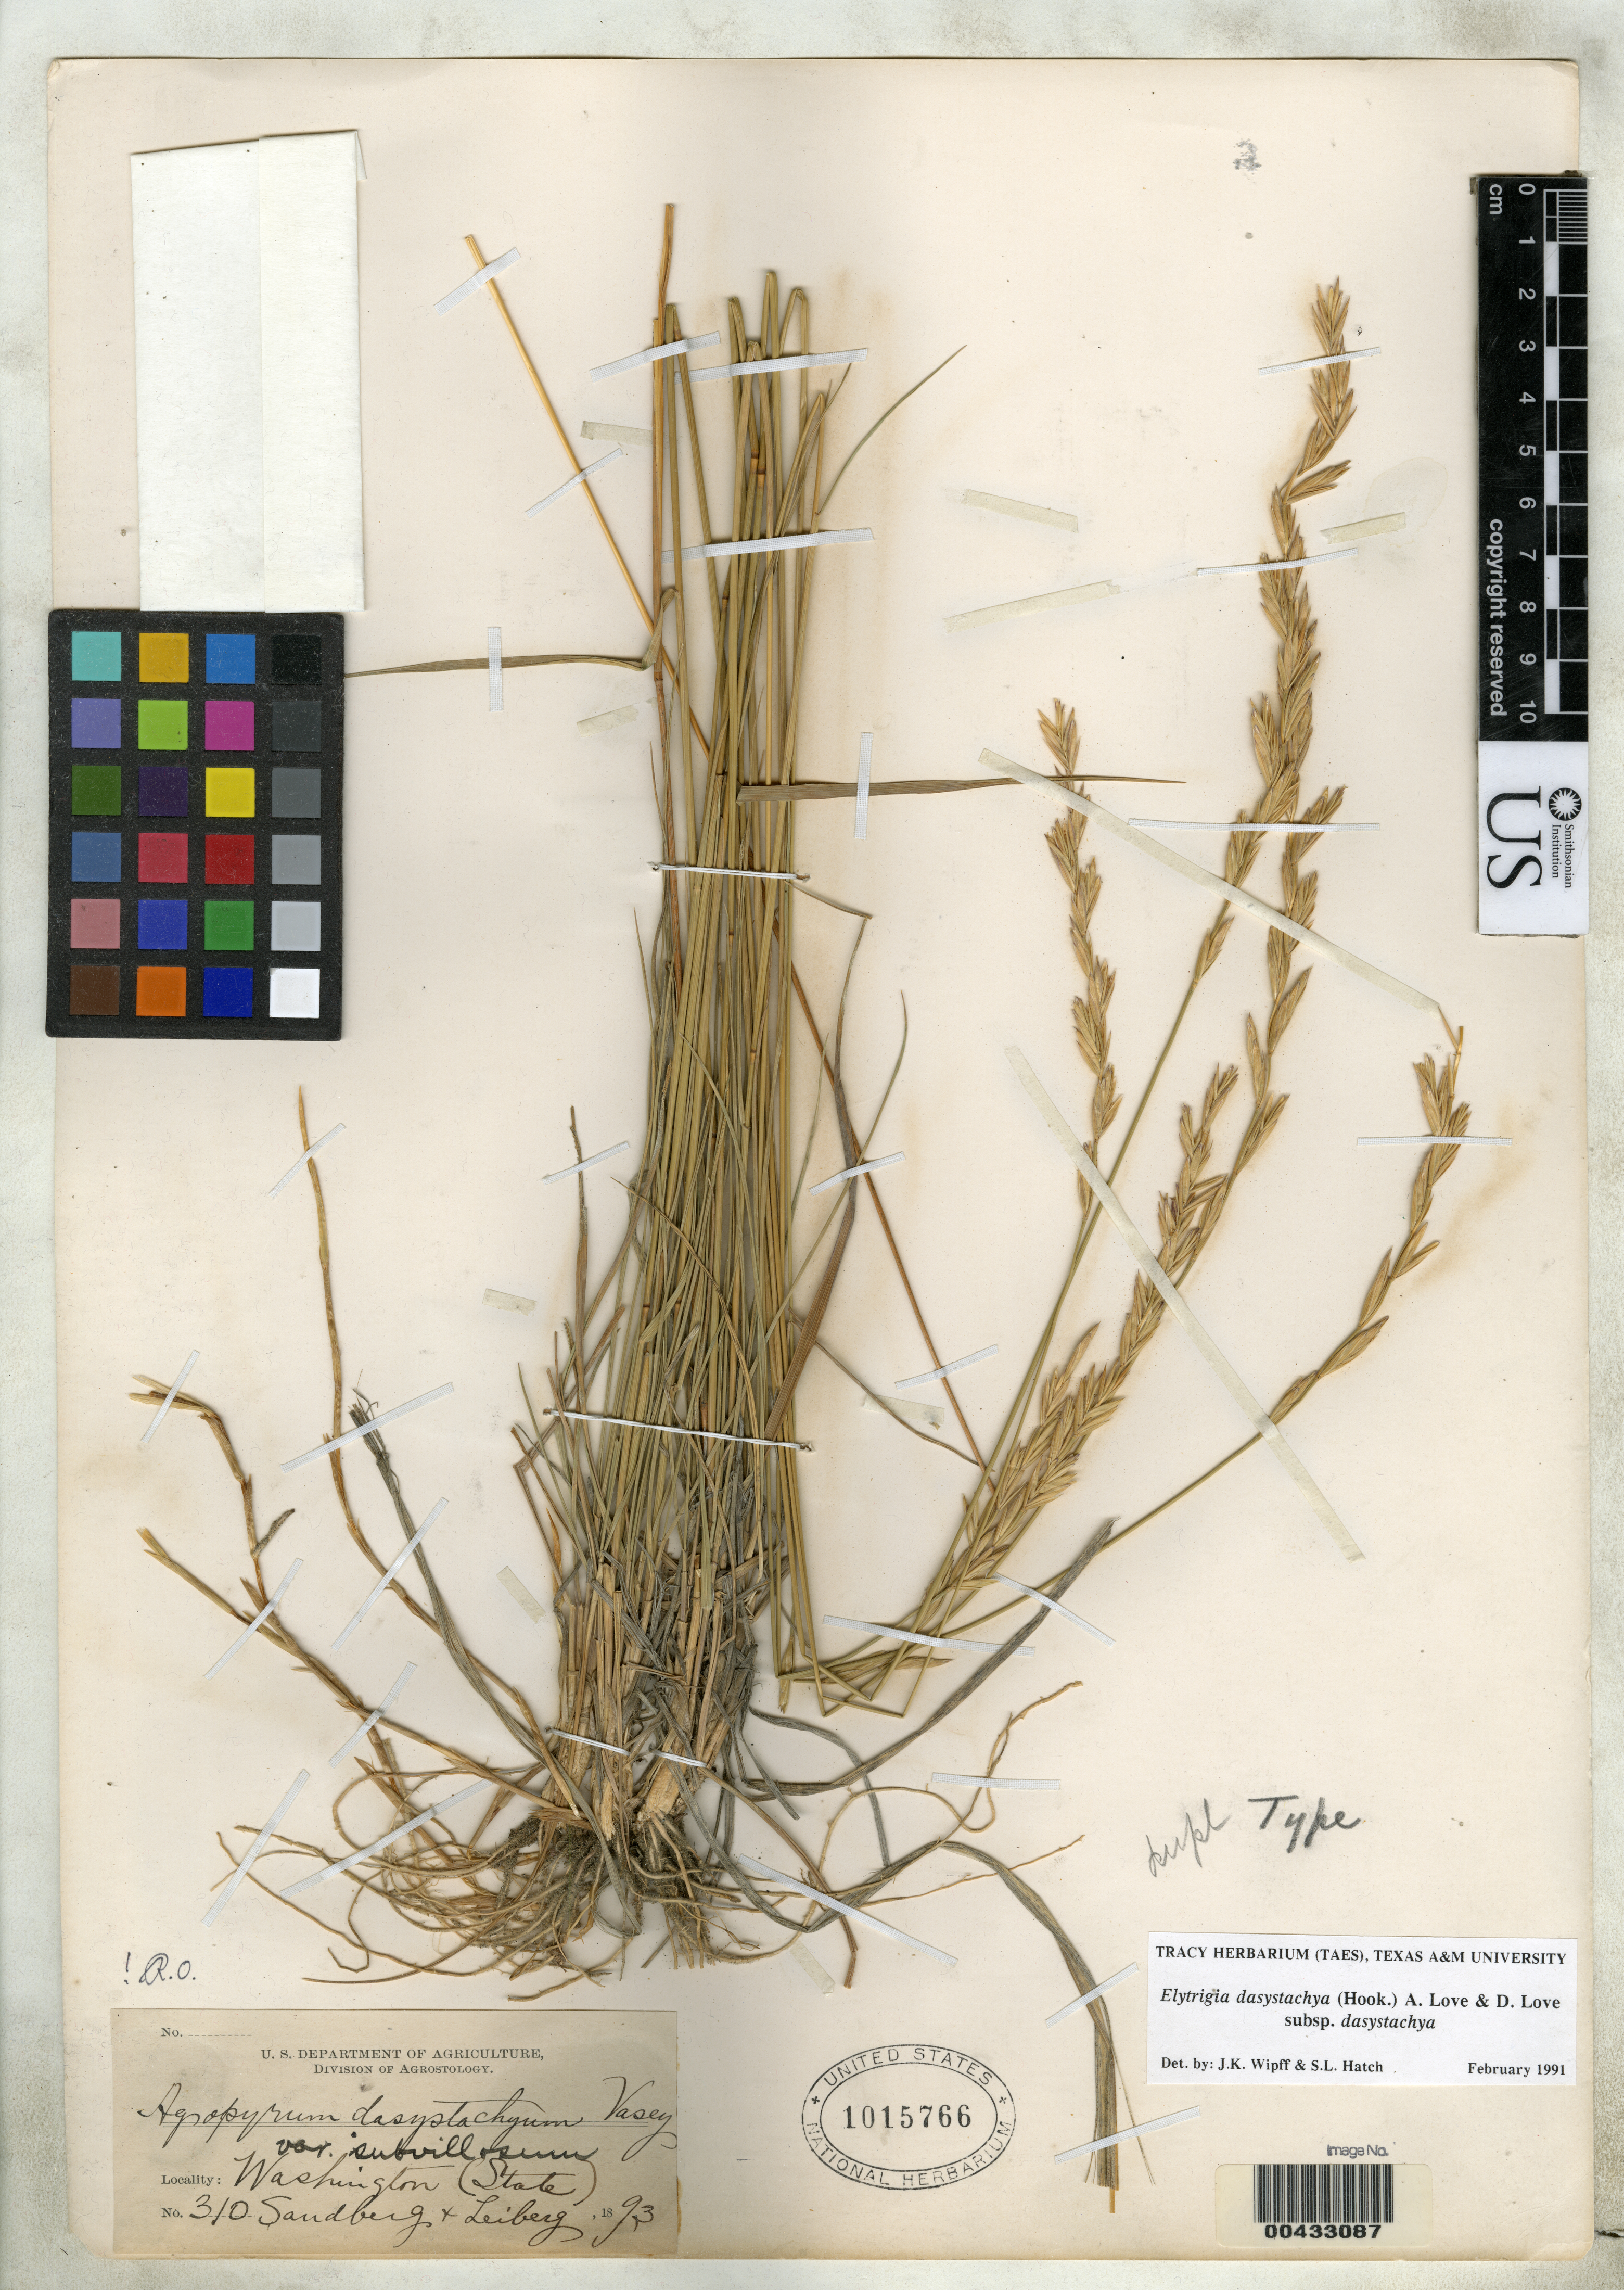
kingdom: Plantae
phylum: Tracheophyta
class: Liliopsida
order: Poales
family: Poaceae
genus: Elytrigia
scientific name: Elytrigia dasystachya subsp. dasystachya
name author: (Hook.) Á. Löve & D. Löve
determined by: Wipff, J. K.; Hatch, S. L.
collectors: J. H. Sandberg & J. Leiberg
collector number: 310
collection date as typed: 1893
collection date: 1893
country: United States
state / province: Washington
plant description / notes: Annotated as "dupl. Type" of Agropyron dasystachyum var. subvillosum but that is a combination based on Triticum repens var. subvillosum Hook., and this is not a type of that name.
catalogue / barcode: US 1015766